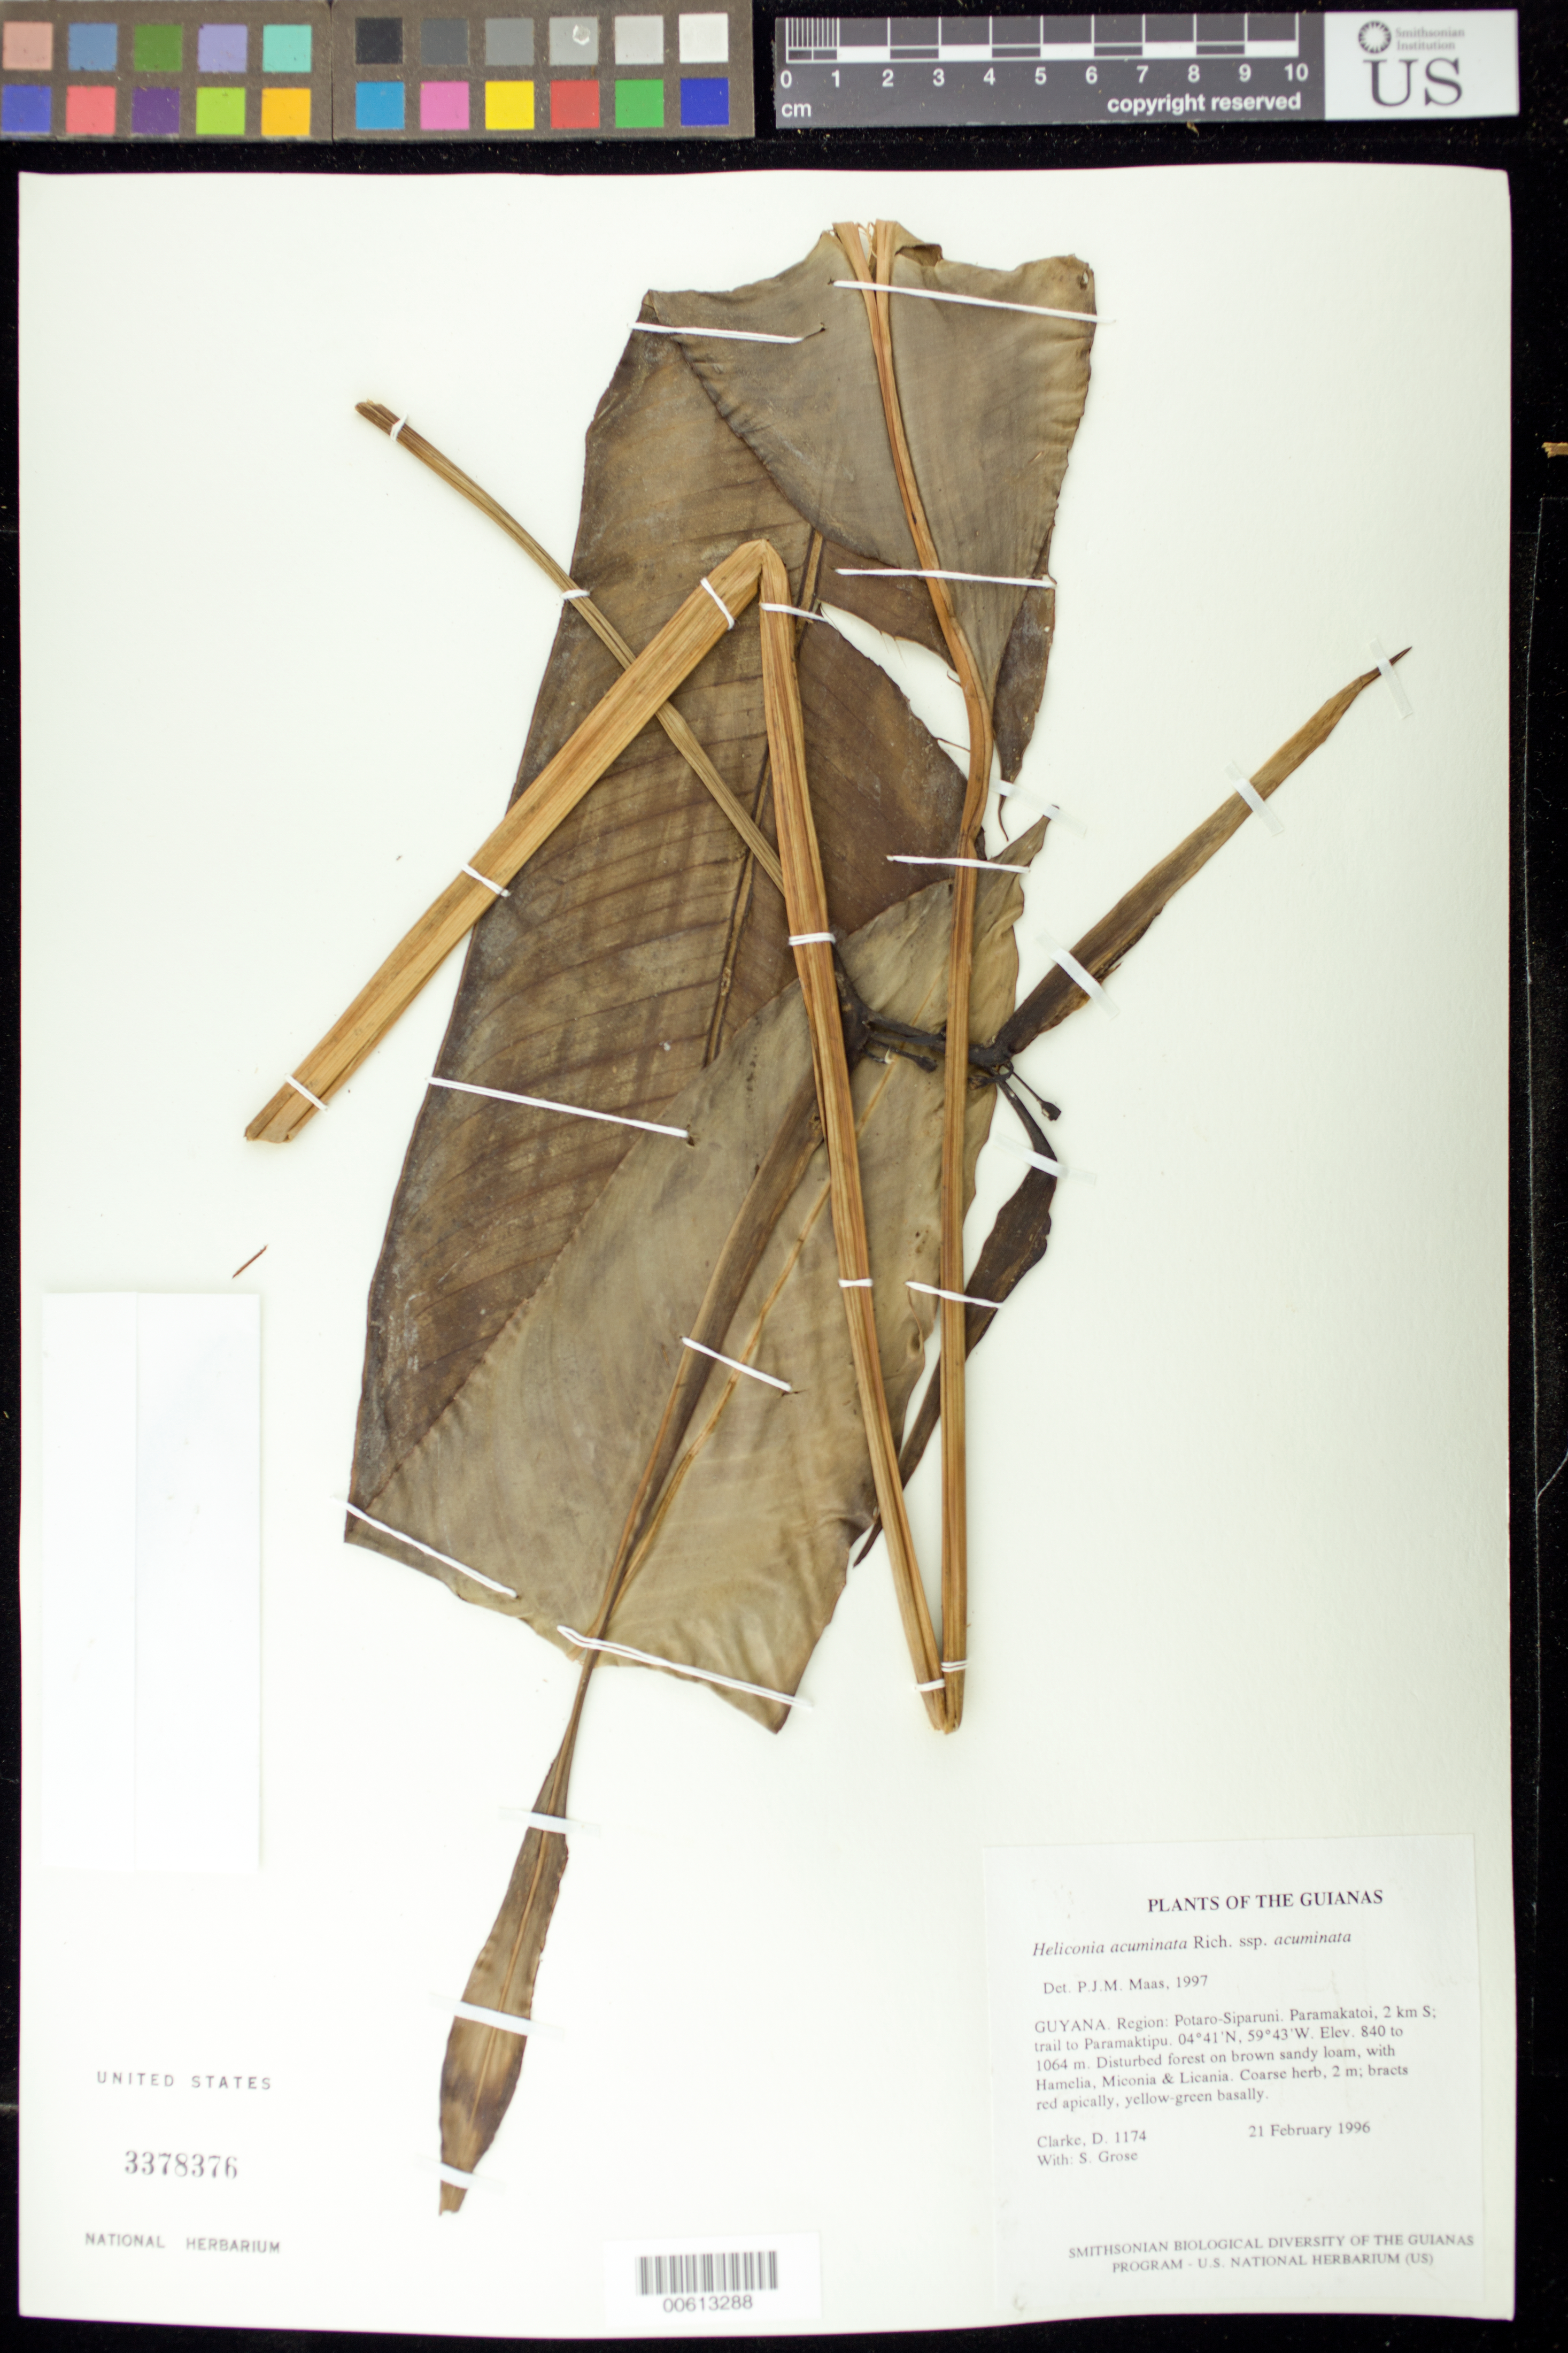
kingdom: Plantae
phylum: Tracheophyta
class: Liliopsida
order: Zingiberales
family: Heliconiaceae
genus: Heliconia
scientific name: Heliconia acuminata subsp. acuminata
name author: A. Rich.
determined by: Maas, Paul J. M.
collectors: H. D. Clarke & S. Grose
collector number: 1174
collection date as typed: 21 February 1996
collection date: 1996-02-21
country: Guyana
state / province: Potaro-Siparuni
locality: Paramakatoi, 2 km S; trail to Paramaktipu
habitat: Disturbed forest on brown sandy loam, with Hamelia, Miconia & Licania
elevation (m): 840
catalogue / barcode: US 3378376